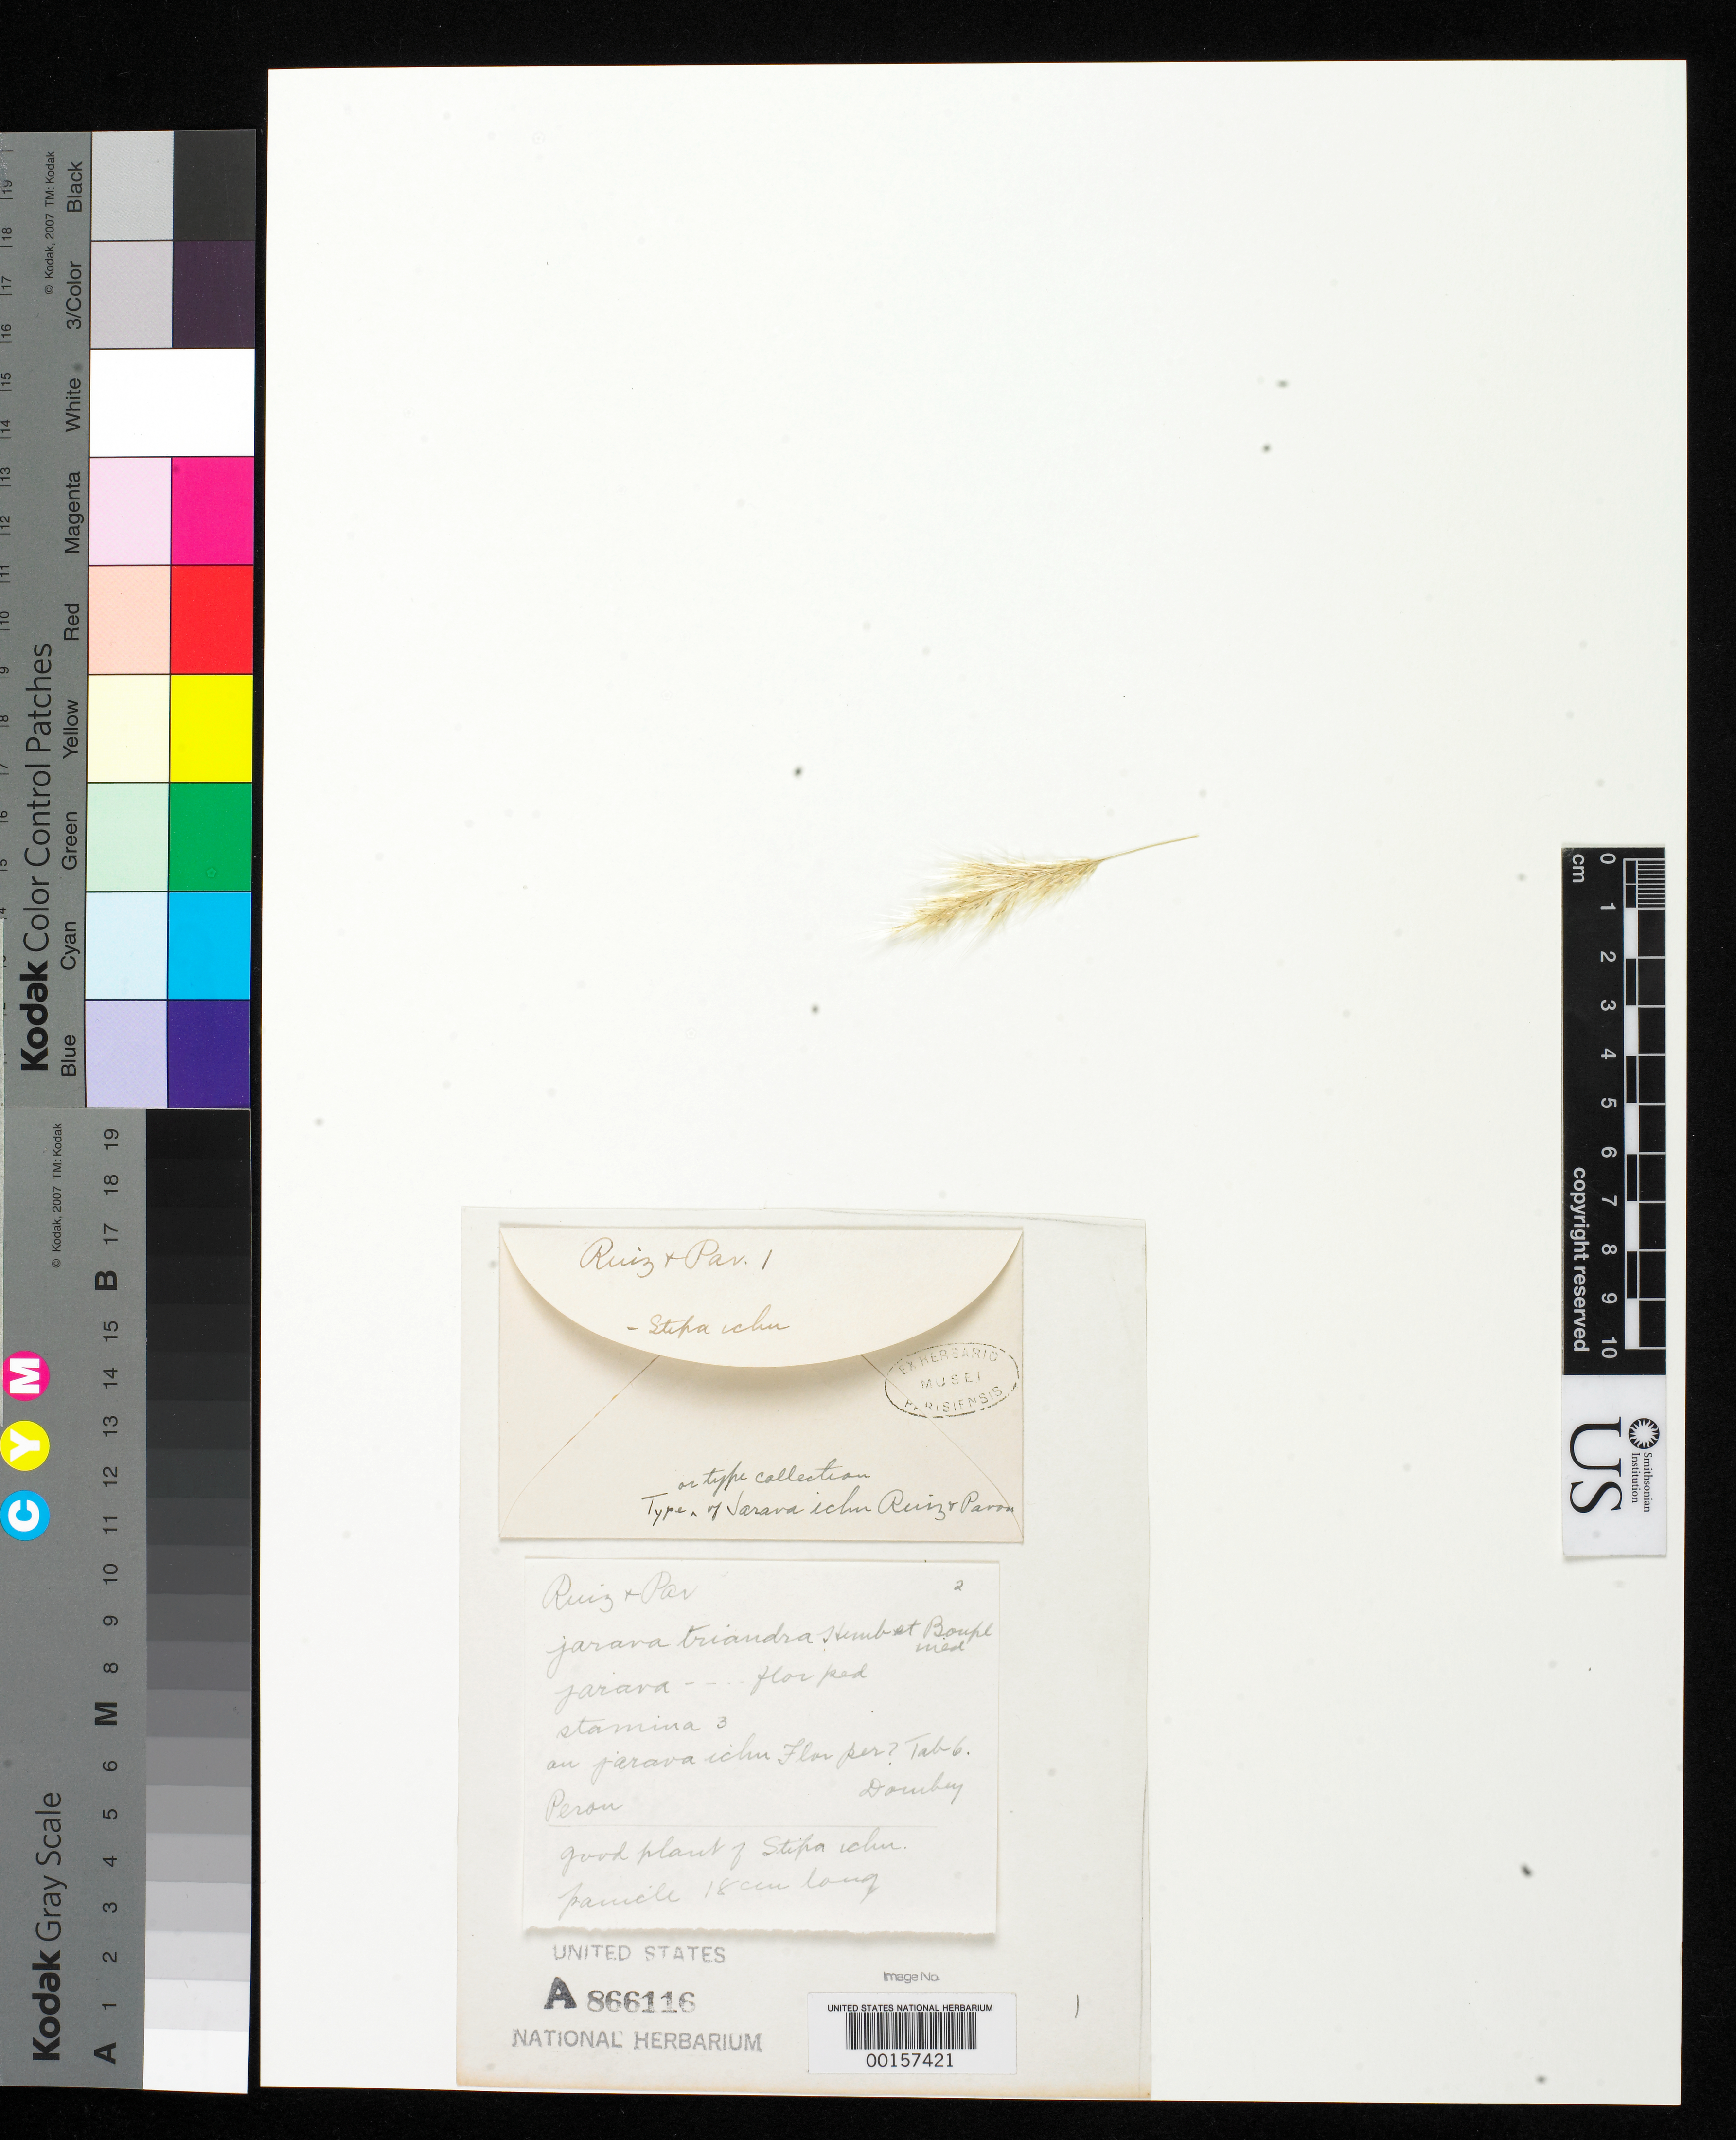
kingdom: Plantae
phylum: Tracheophyta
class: Liliopsida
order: Poales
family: Poaceae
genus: Jarava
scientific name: Jarava ichu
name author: Ruiz & Pav.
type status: Type Fragment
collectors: H. Ruiz López & J. A. Pavón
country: Peru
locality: Cantae Huarochiri, Xauxae, Huancavelicae, Tarmae, Huanuci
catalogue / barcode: US 866116A